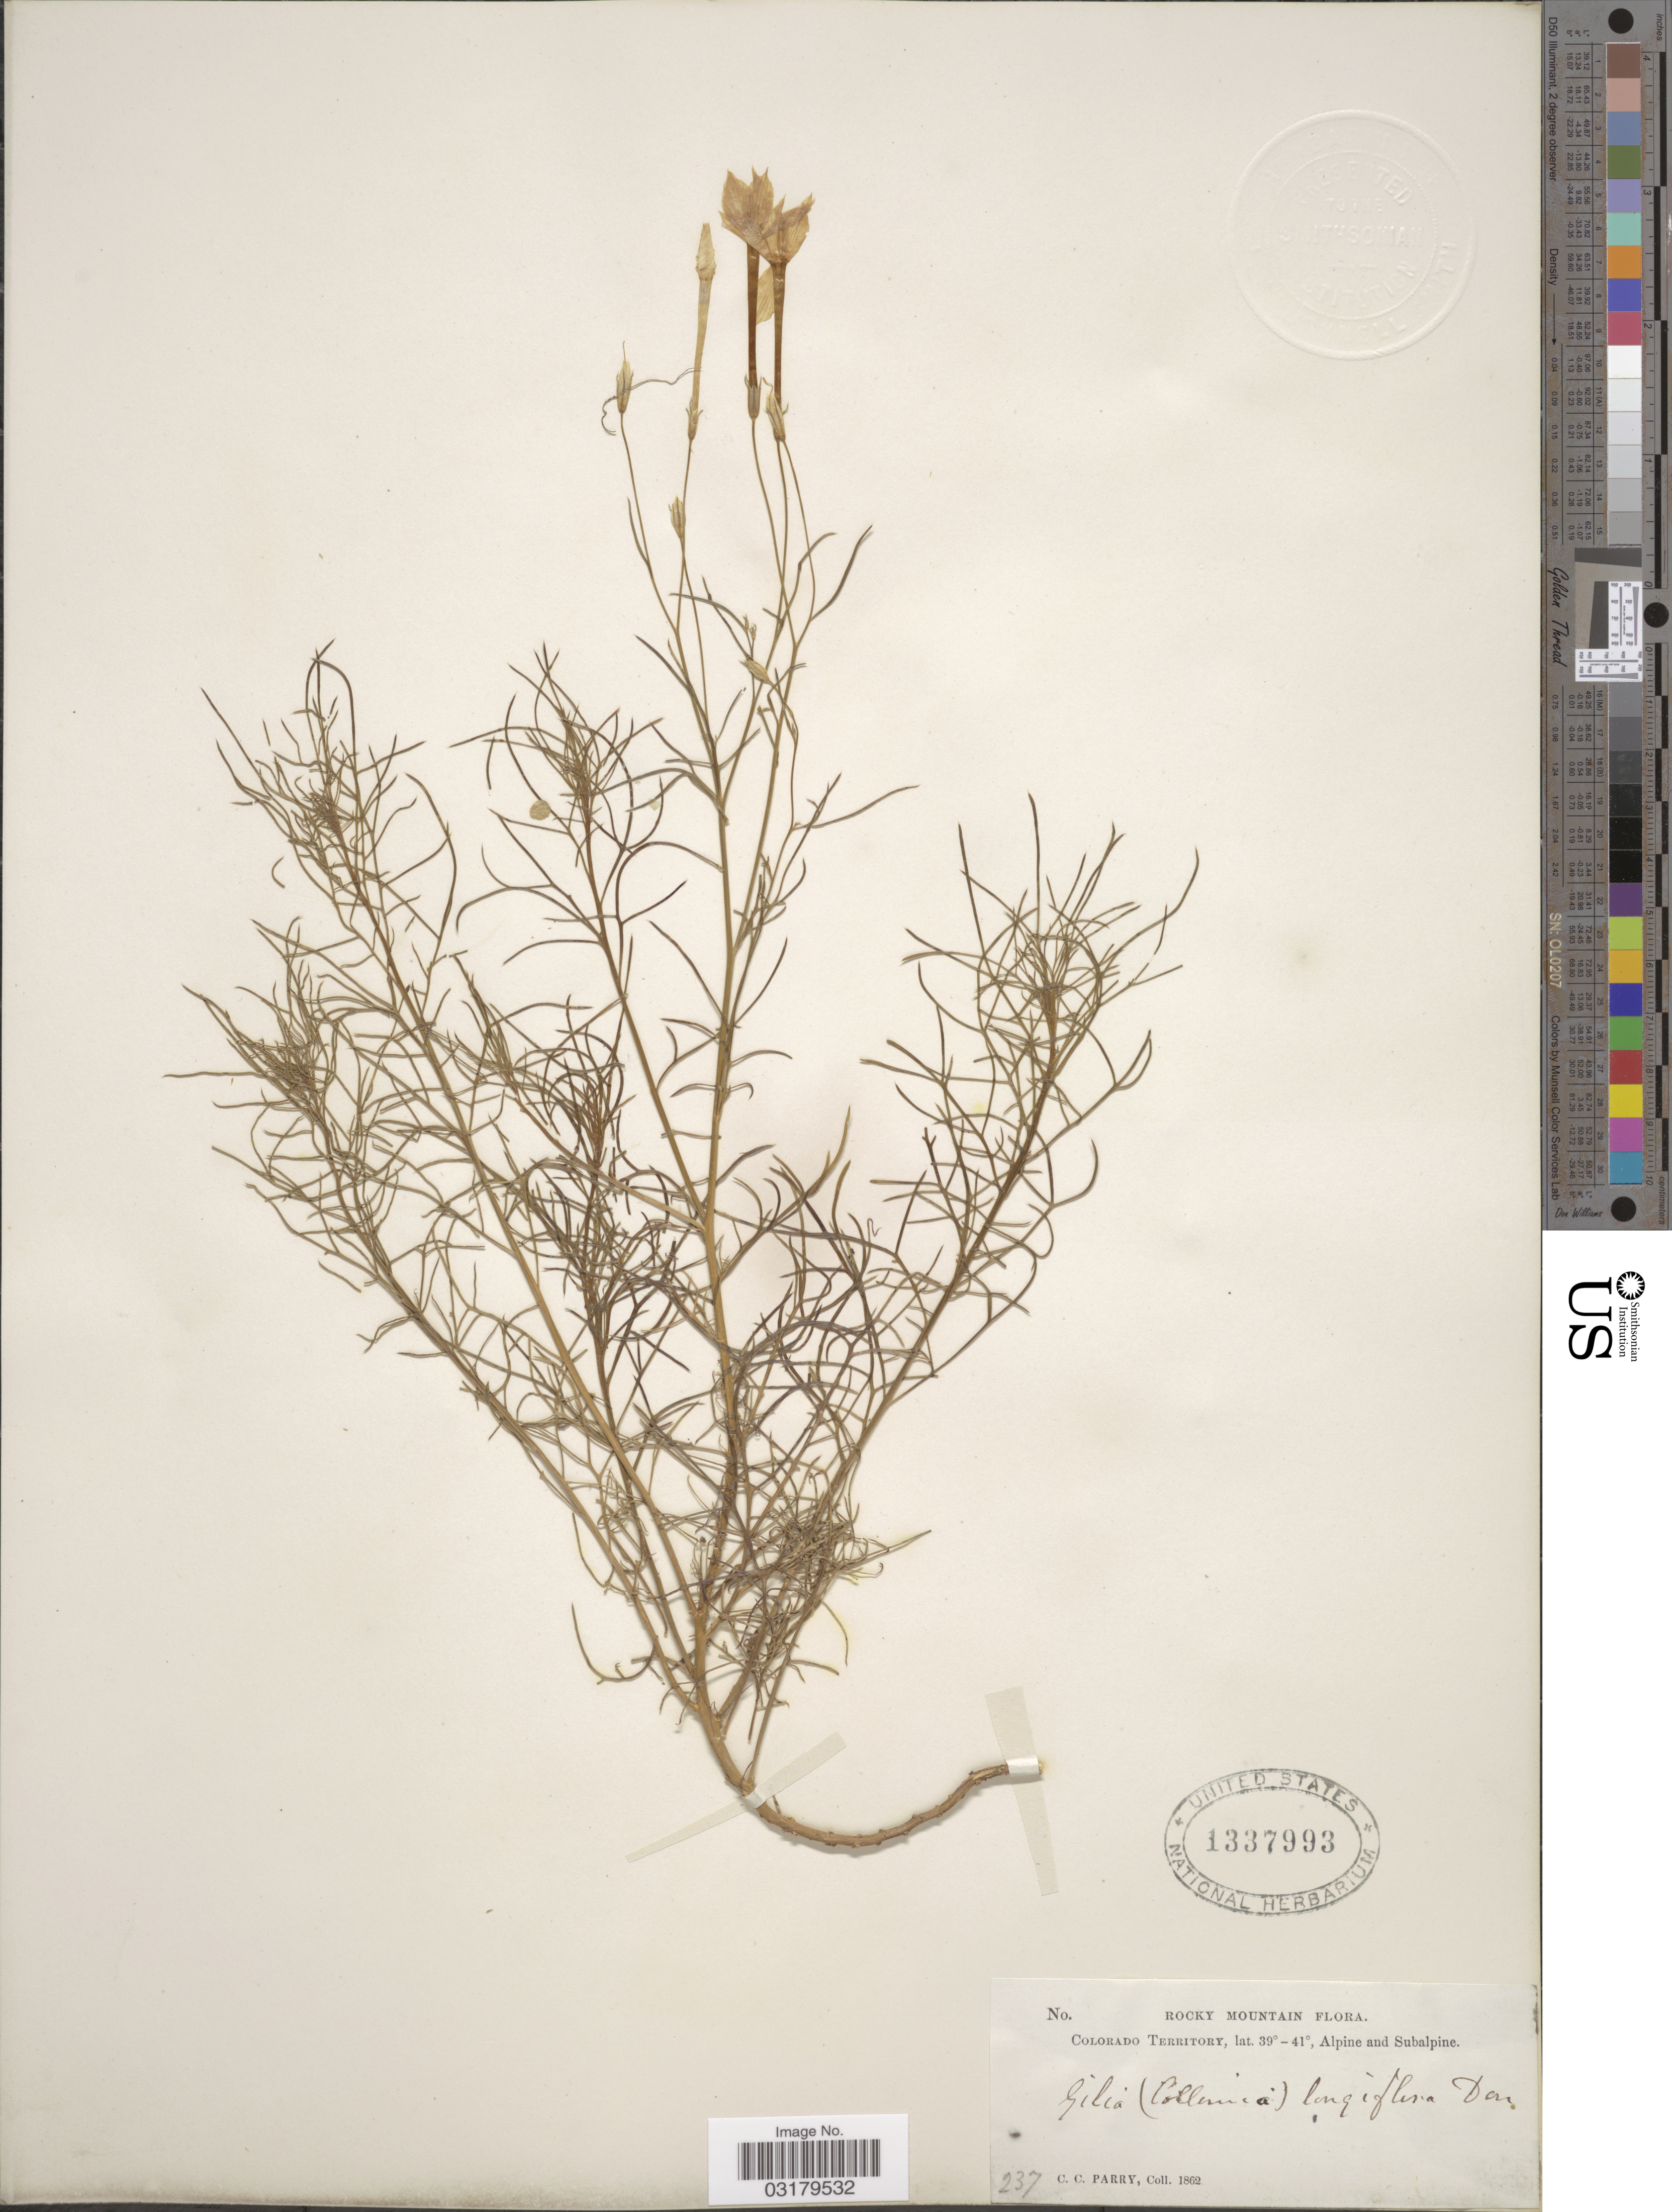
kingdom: Plantae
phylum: Tracheophyta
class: Magnoliopsida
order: Ericales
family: Polemoniaceae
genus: Ipomopsis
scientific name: Ipomopsis longiflora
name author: (Torr.) V.E. Grant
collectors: C. C. Parry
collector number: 237?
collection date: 1862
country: United States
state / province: Colorado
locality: Rocky Mountain. Colorado Territory. Alpine and Subalpine.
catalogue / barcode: US 1337993